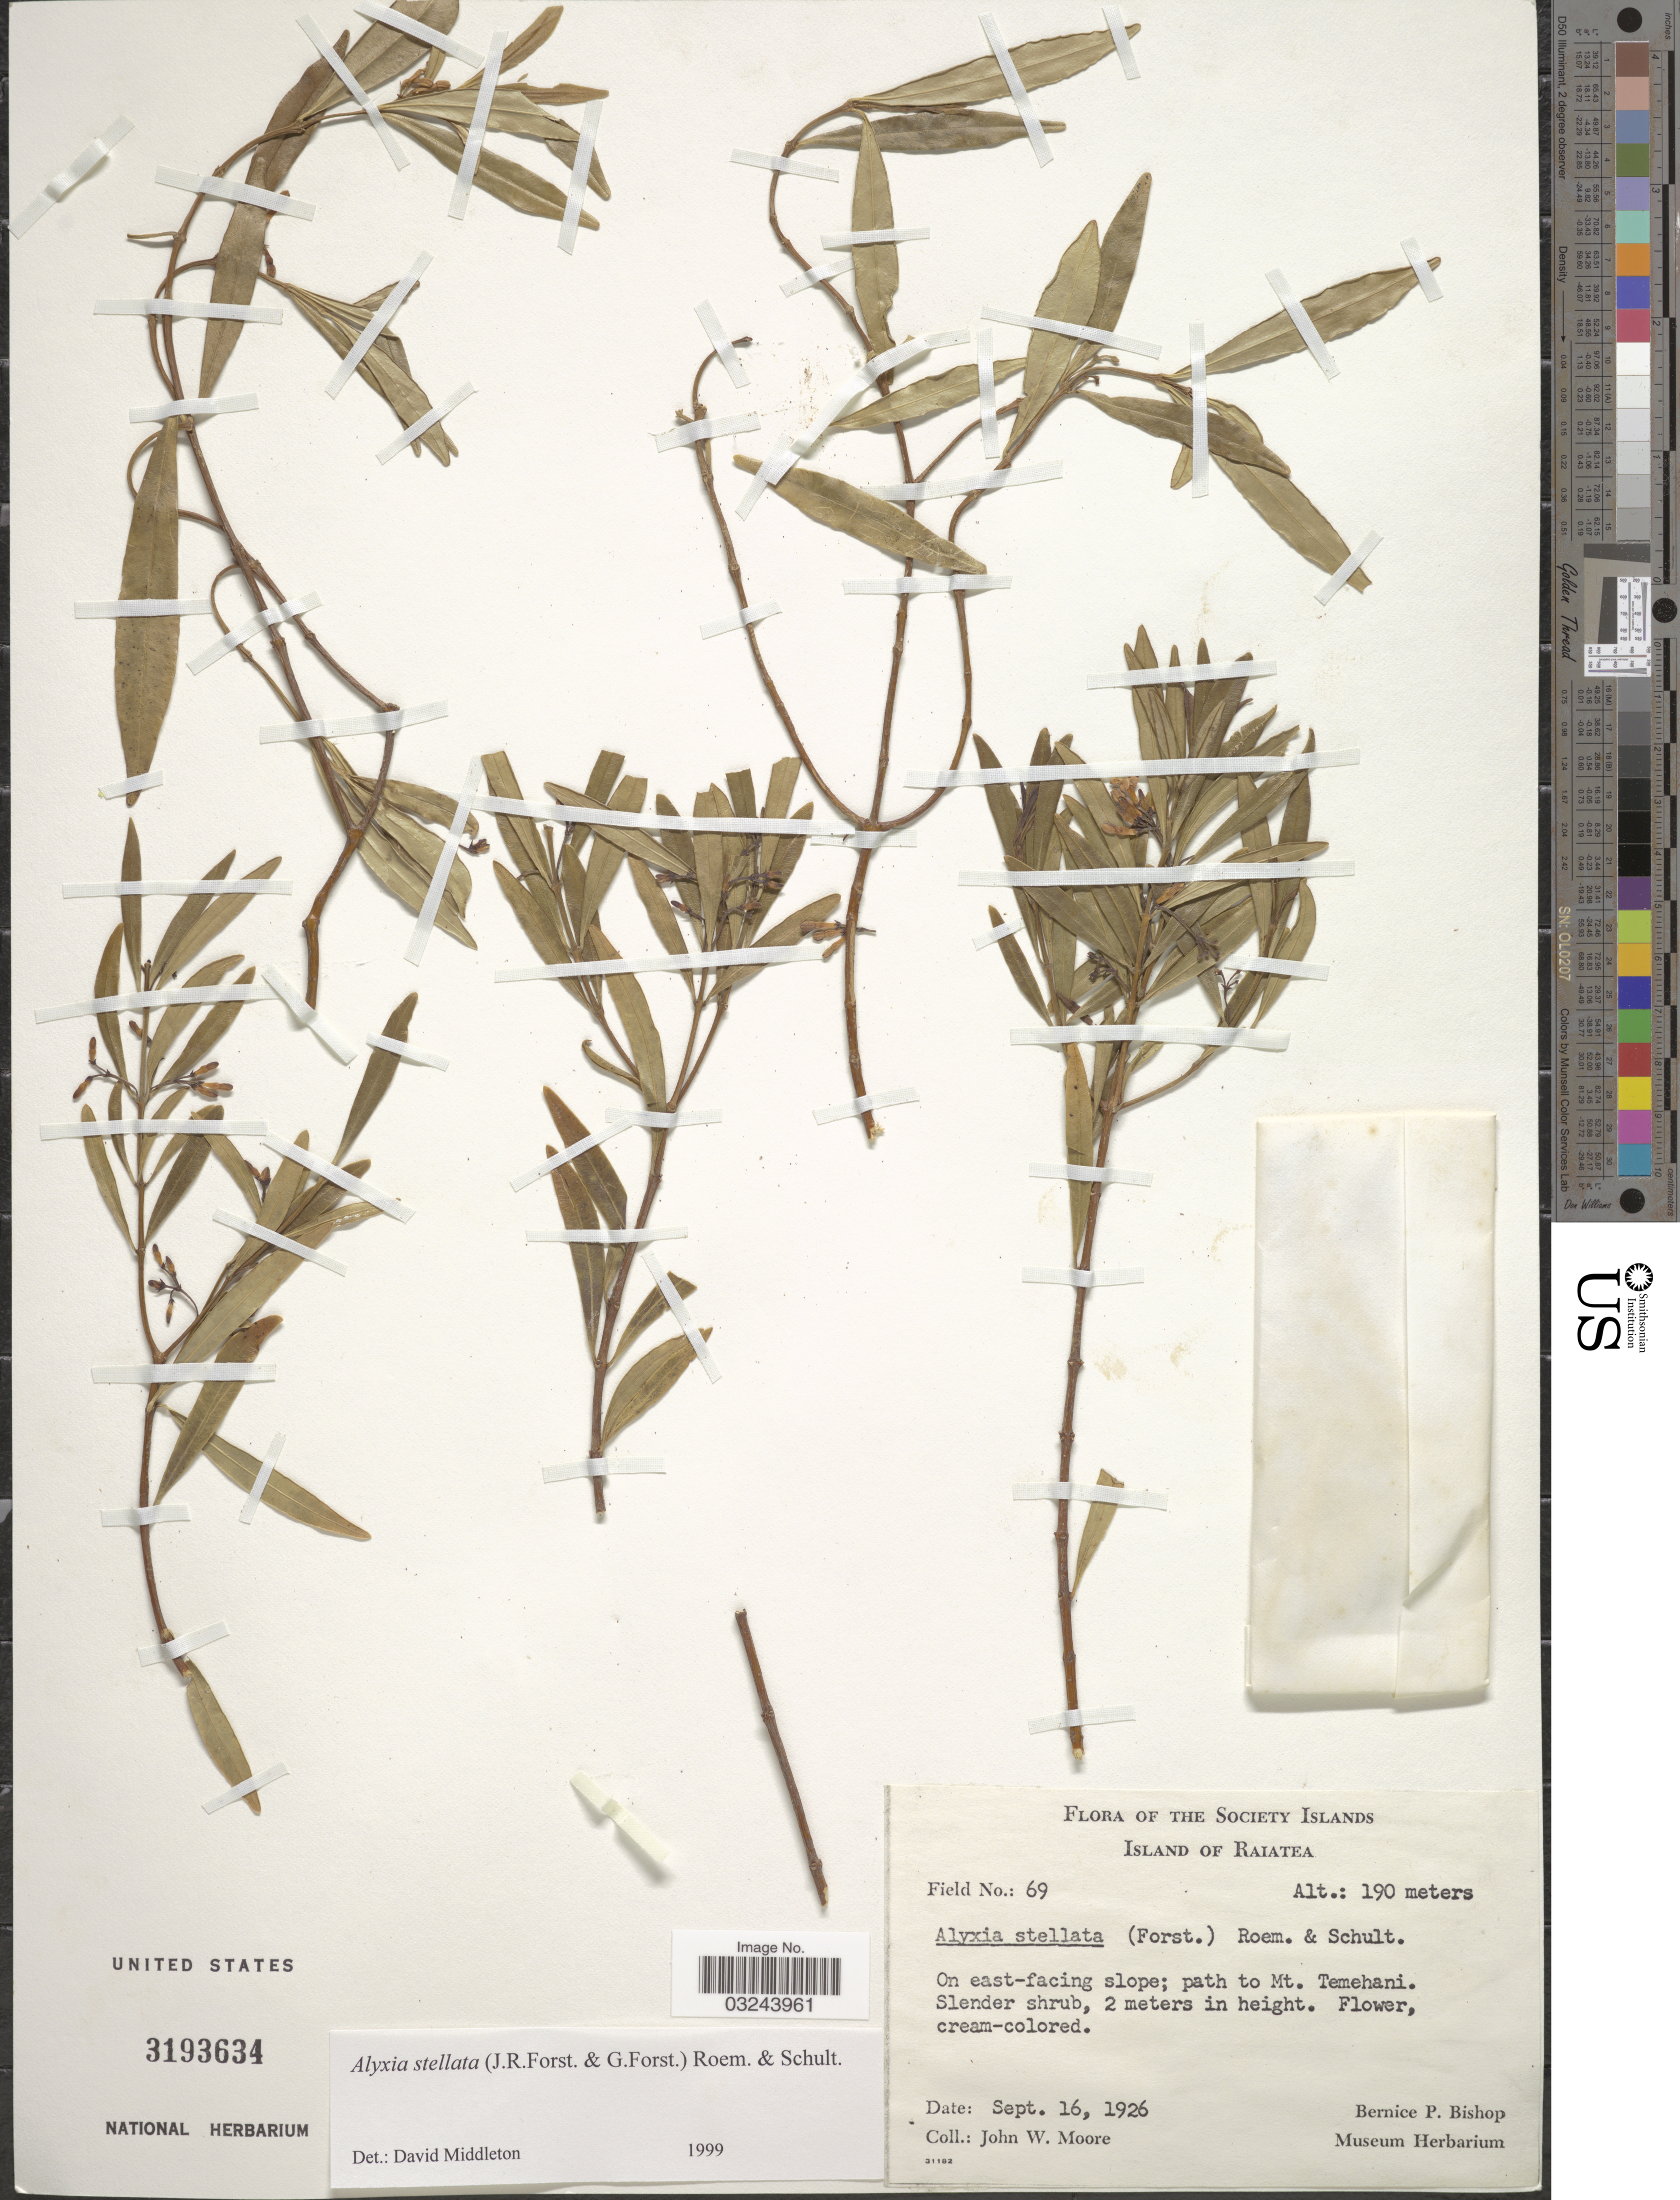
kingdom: Plantae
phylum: Tracheophyta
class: Magnoliopsida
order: Gentianales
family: Apocynaceae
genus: Alyxia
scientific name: Alyxia stellata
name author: (J.R. Forst. & G. Forst.) Roem. & Schult.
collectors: J. Moore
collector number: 69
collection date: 1926-09-16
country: French Polynesia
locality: Society Islands. Island of Raiatea. On east-facing slope; path to Mt. Temehani.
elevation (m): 190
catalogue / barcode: US 3193634